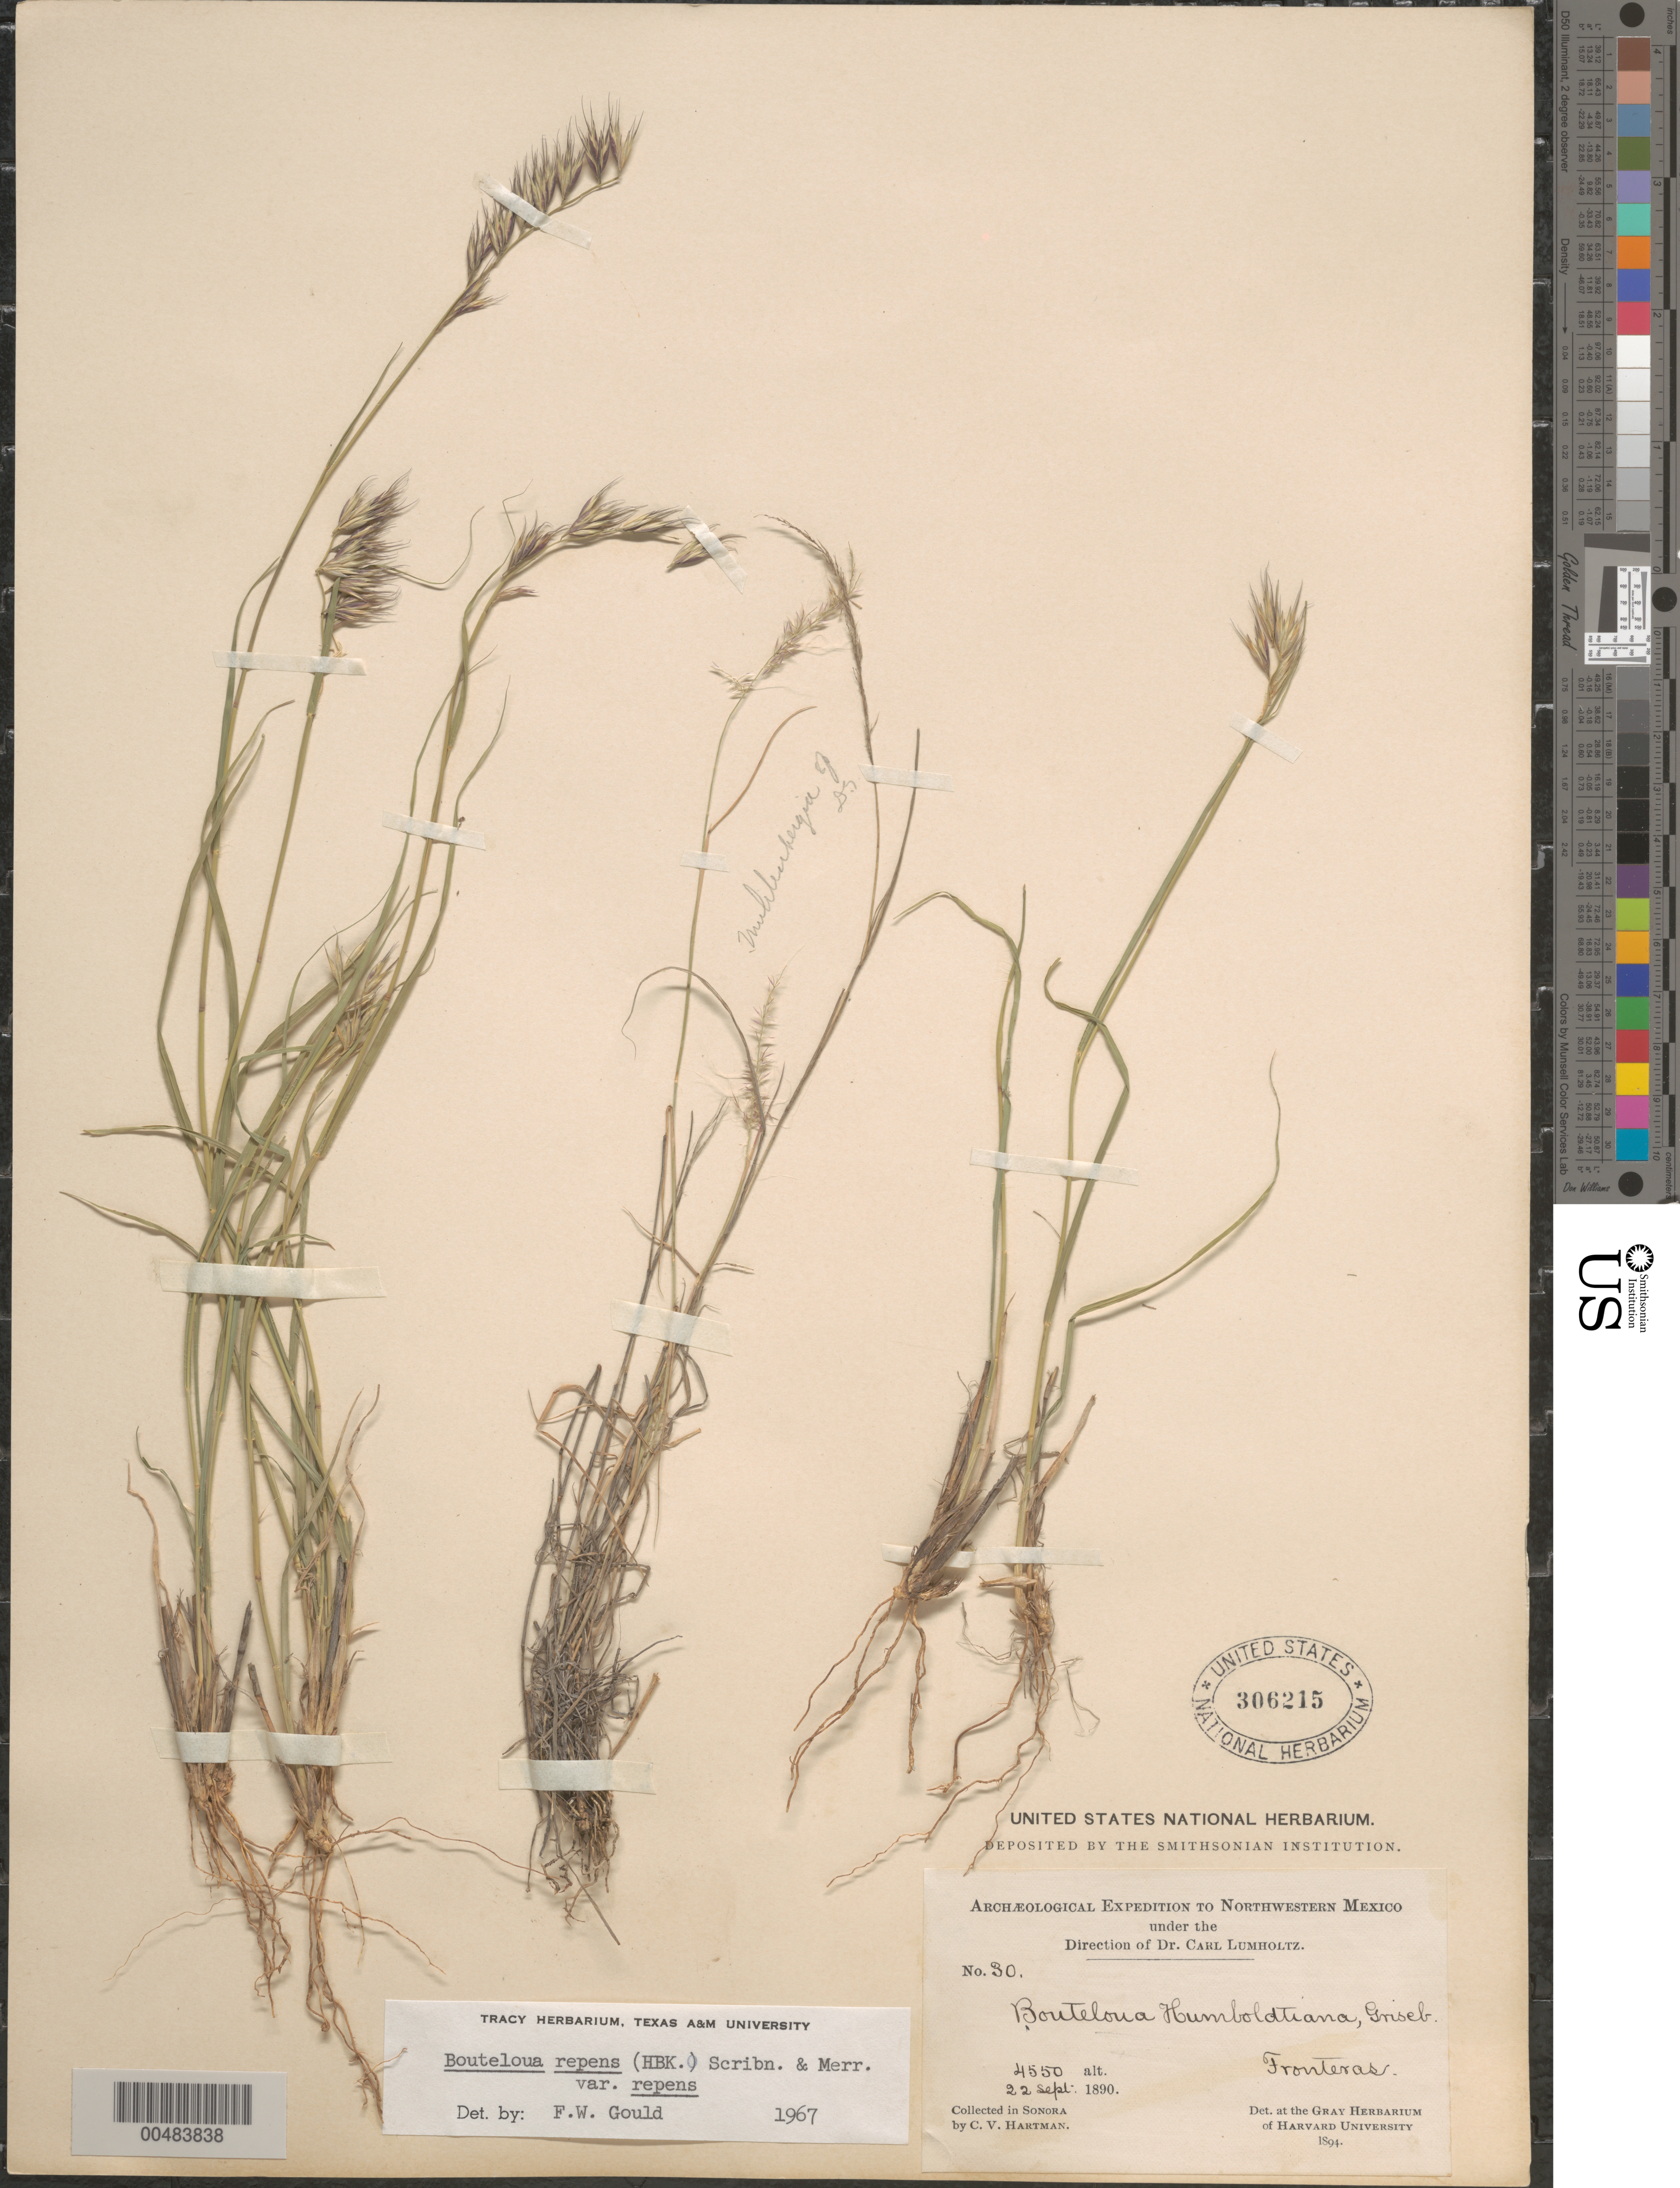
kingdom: Plantae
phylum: Tracheophyta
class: Liliopsida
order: Poales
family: Poaceae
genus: Bouteloua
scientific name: Bouteloua repens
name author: (Kunth) Scribn. & Merr.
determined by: Gould, F. W.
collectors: C. V. Hartman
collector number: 30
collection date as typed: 22 Sep 1890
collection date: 1890-09-22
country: Mexico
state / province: Sonora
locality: Fronteras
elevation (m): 1387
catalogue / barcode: US 306215